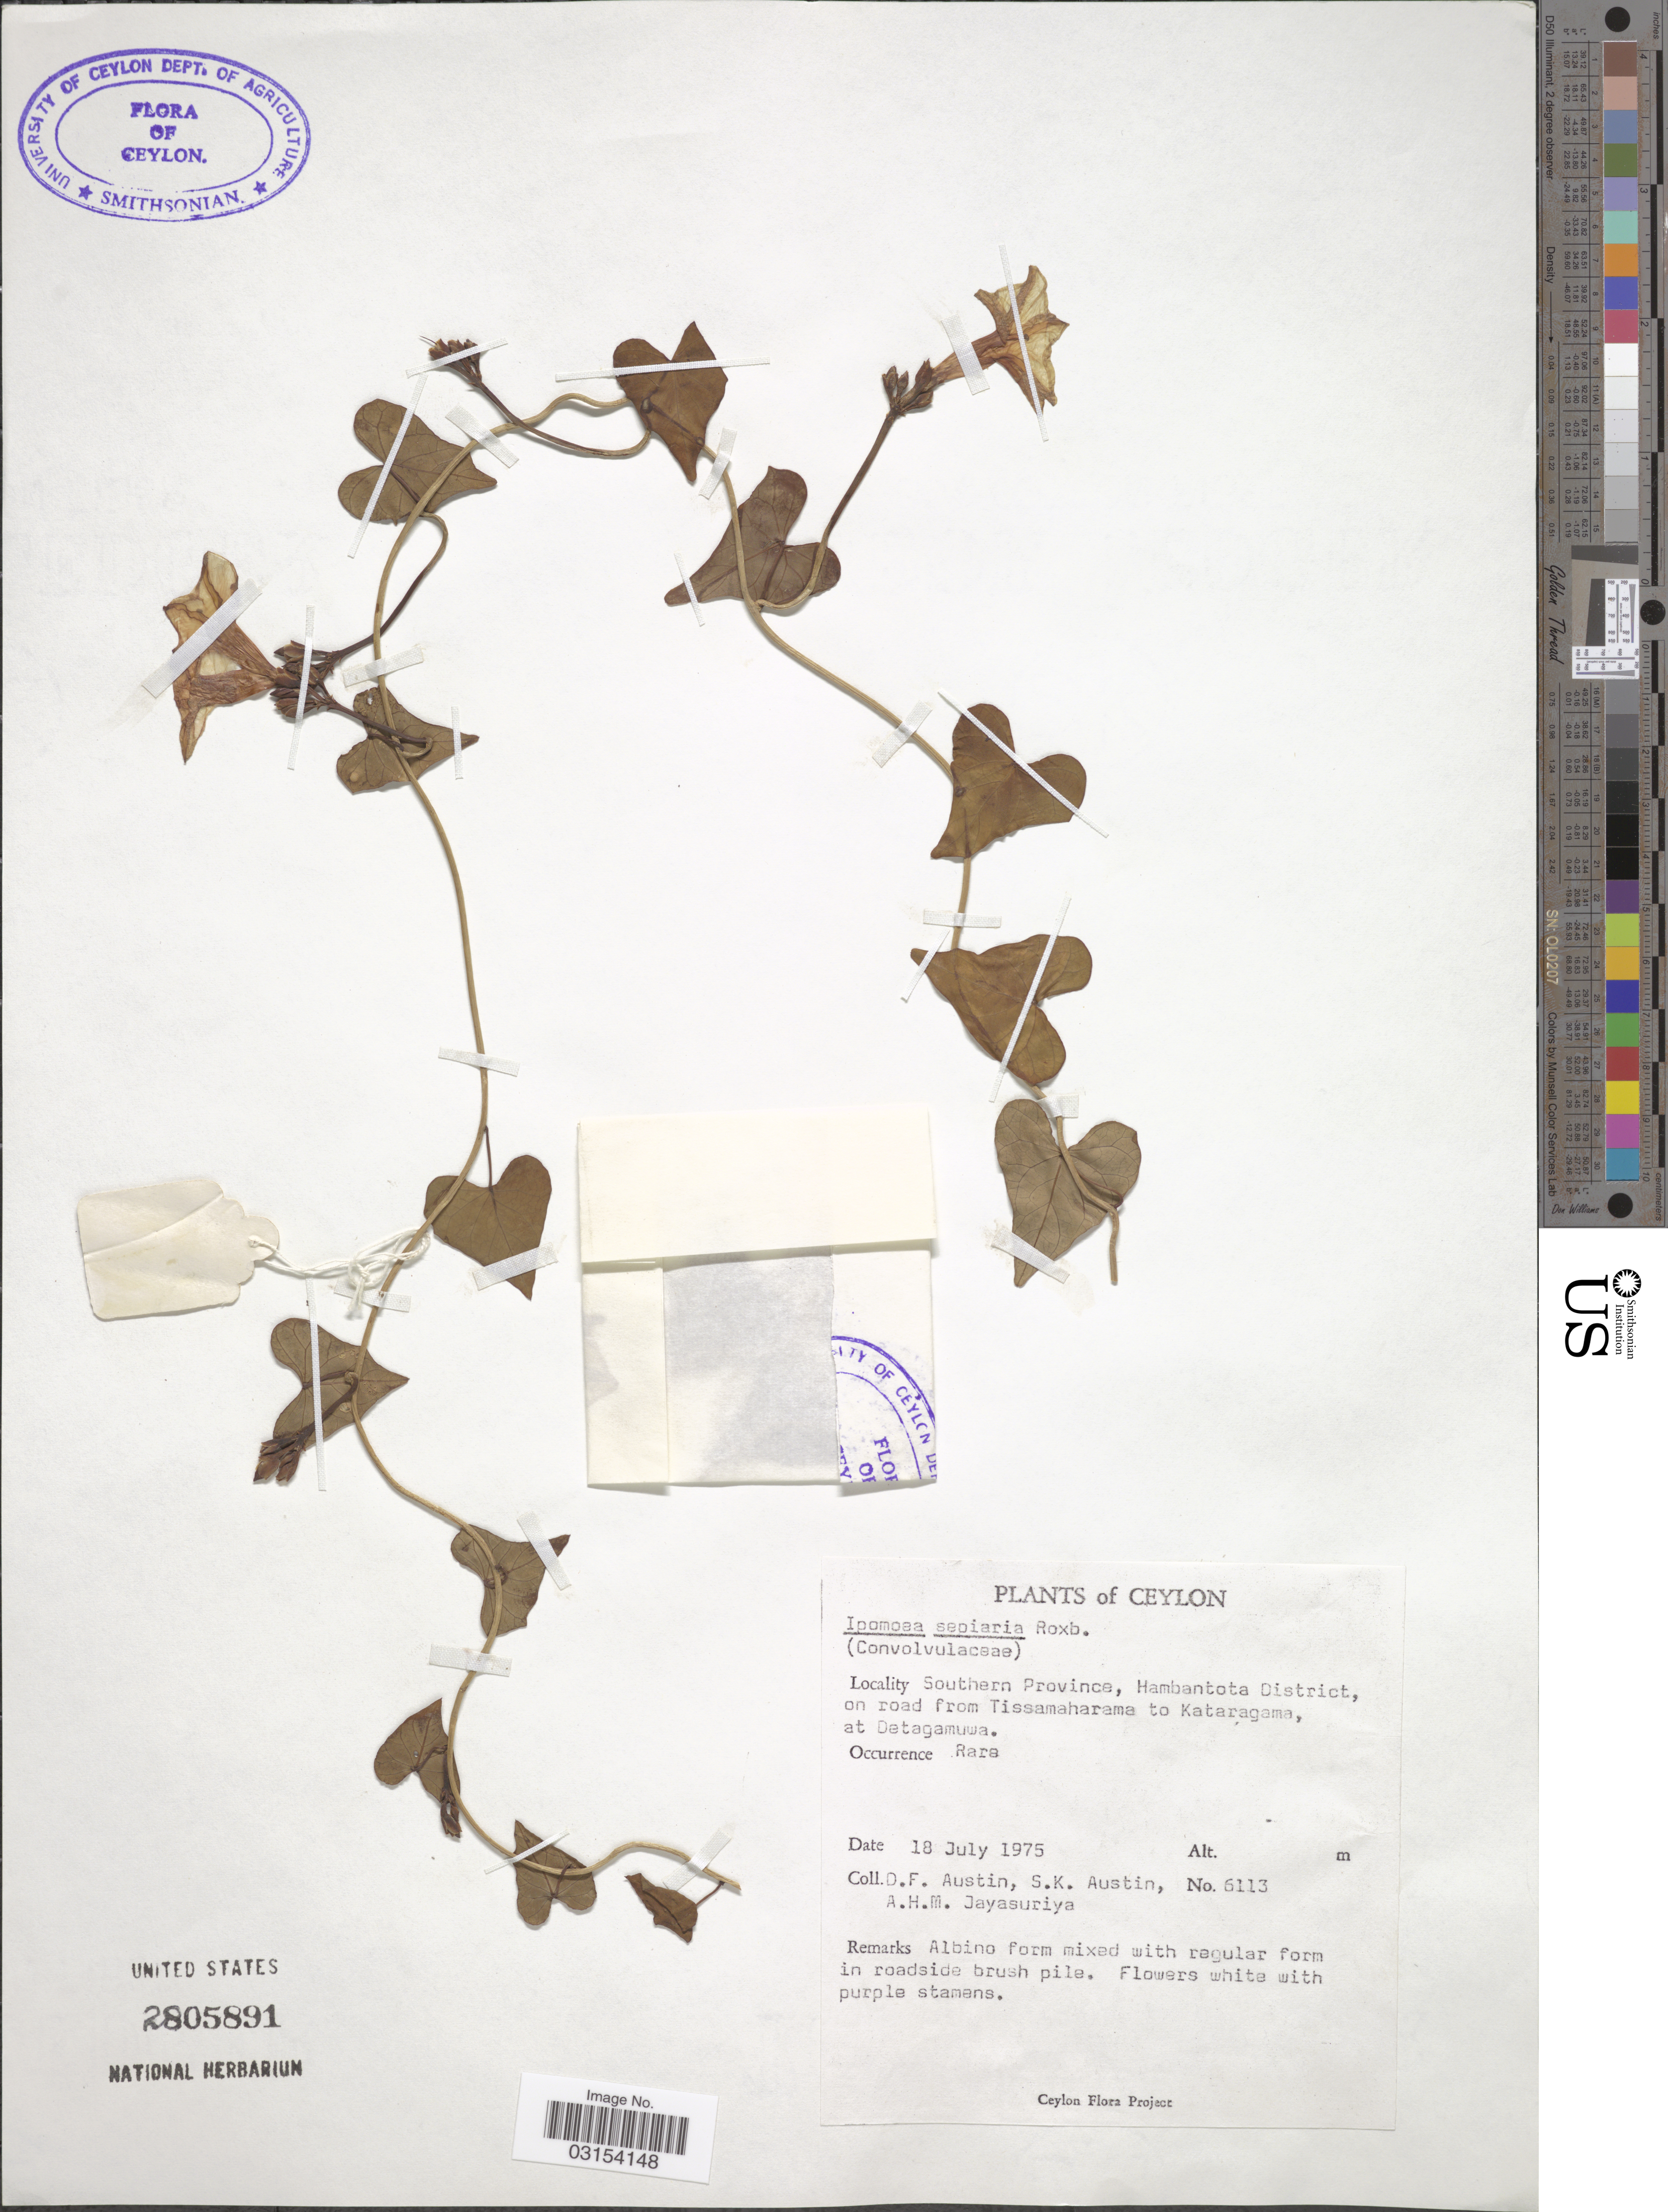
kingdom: Plantae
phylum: Tracheophyta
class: Magnoliopsida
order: Solanales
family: Convolvulaceae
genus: Ipomoea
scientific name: Ipomoea sepiaria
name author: Koenig ex Roxb.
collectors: D. Austin, S. Austin & A. H. Jayasuriya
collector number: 6113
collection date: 1975-07-18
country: Sri Lanka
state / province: Southern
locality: Ceylon, Southern Province, Hambantota District, on road from Tissamaharama to Kataragama, at Detagamuwa.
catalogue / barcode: US 2805891